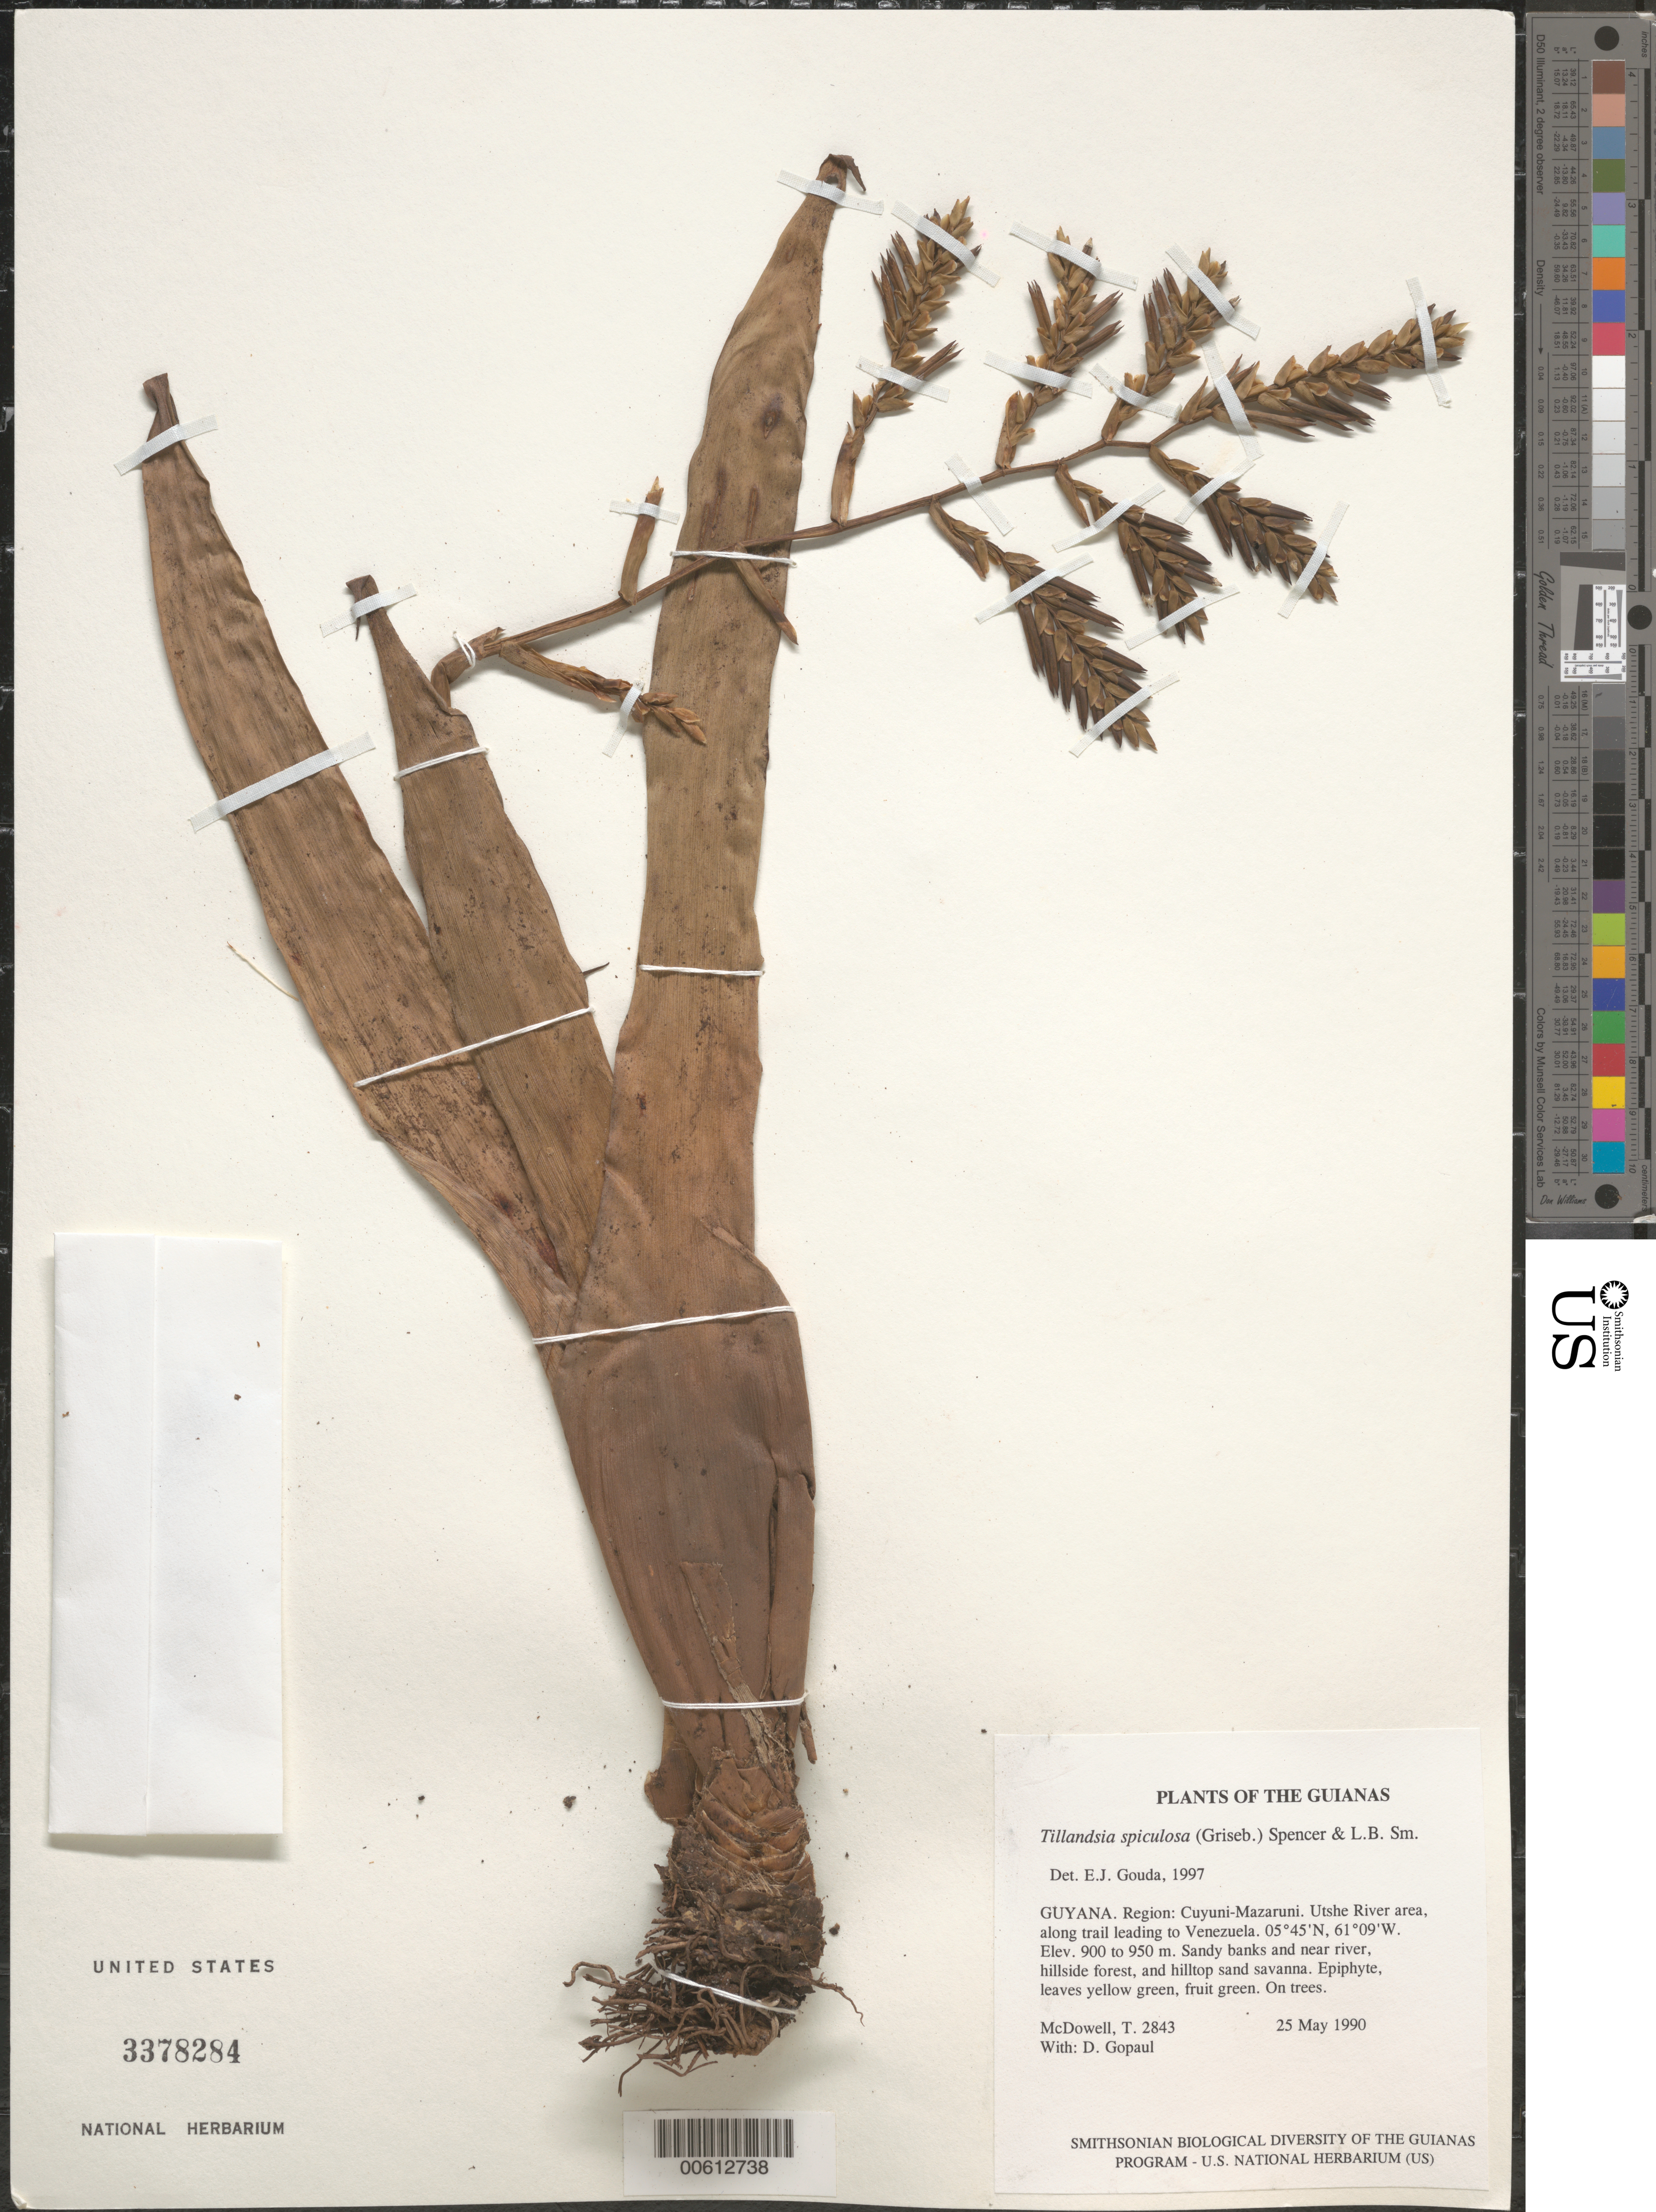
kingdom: Plantae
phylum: Tracheophyta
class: Liliopsida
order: Poales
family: Bromeliaceae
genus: Tillandsia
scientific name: Tillandsia spiculosa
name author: Griseb.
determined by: Gouda, E. J.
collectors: T. McDowell & D. Gopaul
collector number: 2843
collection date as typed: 25 May 1990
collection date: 1990-05-25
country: Guyana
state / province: Cuyuni-Mazaruni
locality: Utshi River area, along trail leading to Venezuela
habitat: Sandy banks and near river, hillside forest, and hilltop sand savanna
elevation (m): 900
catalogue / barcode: US 3378284